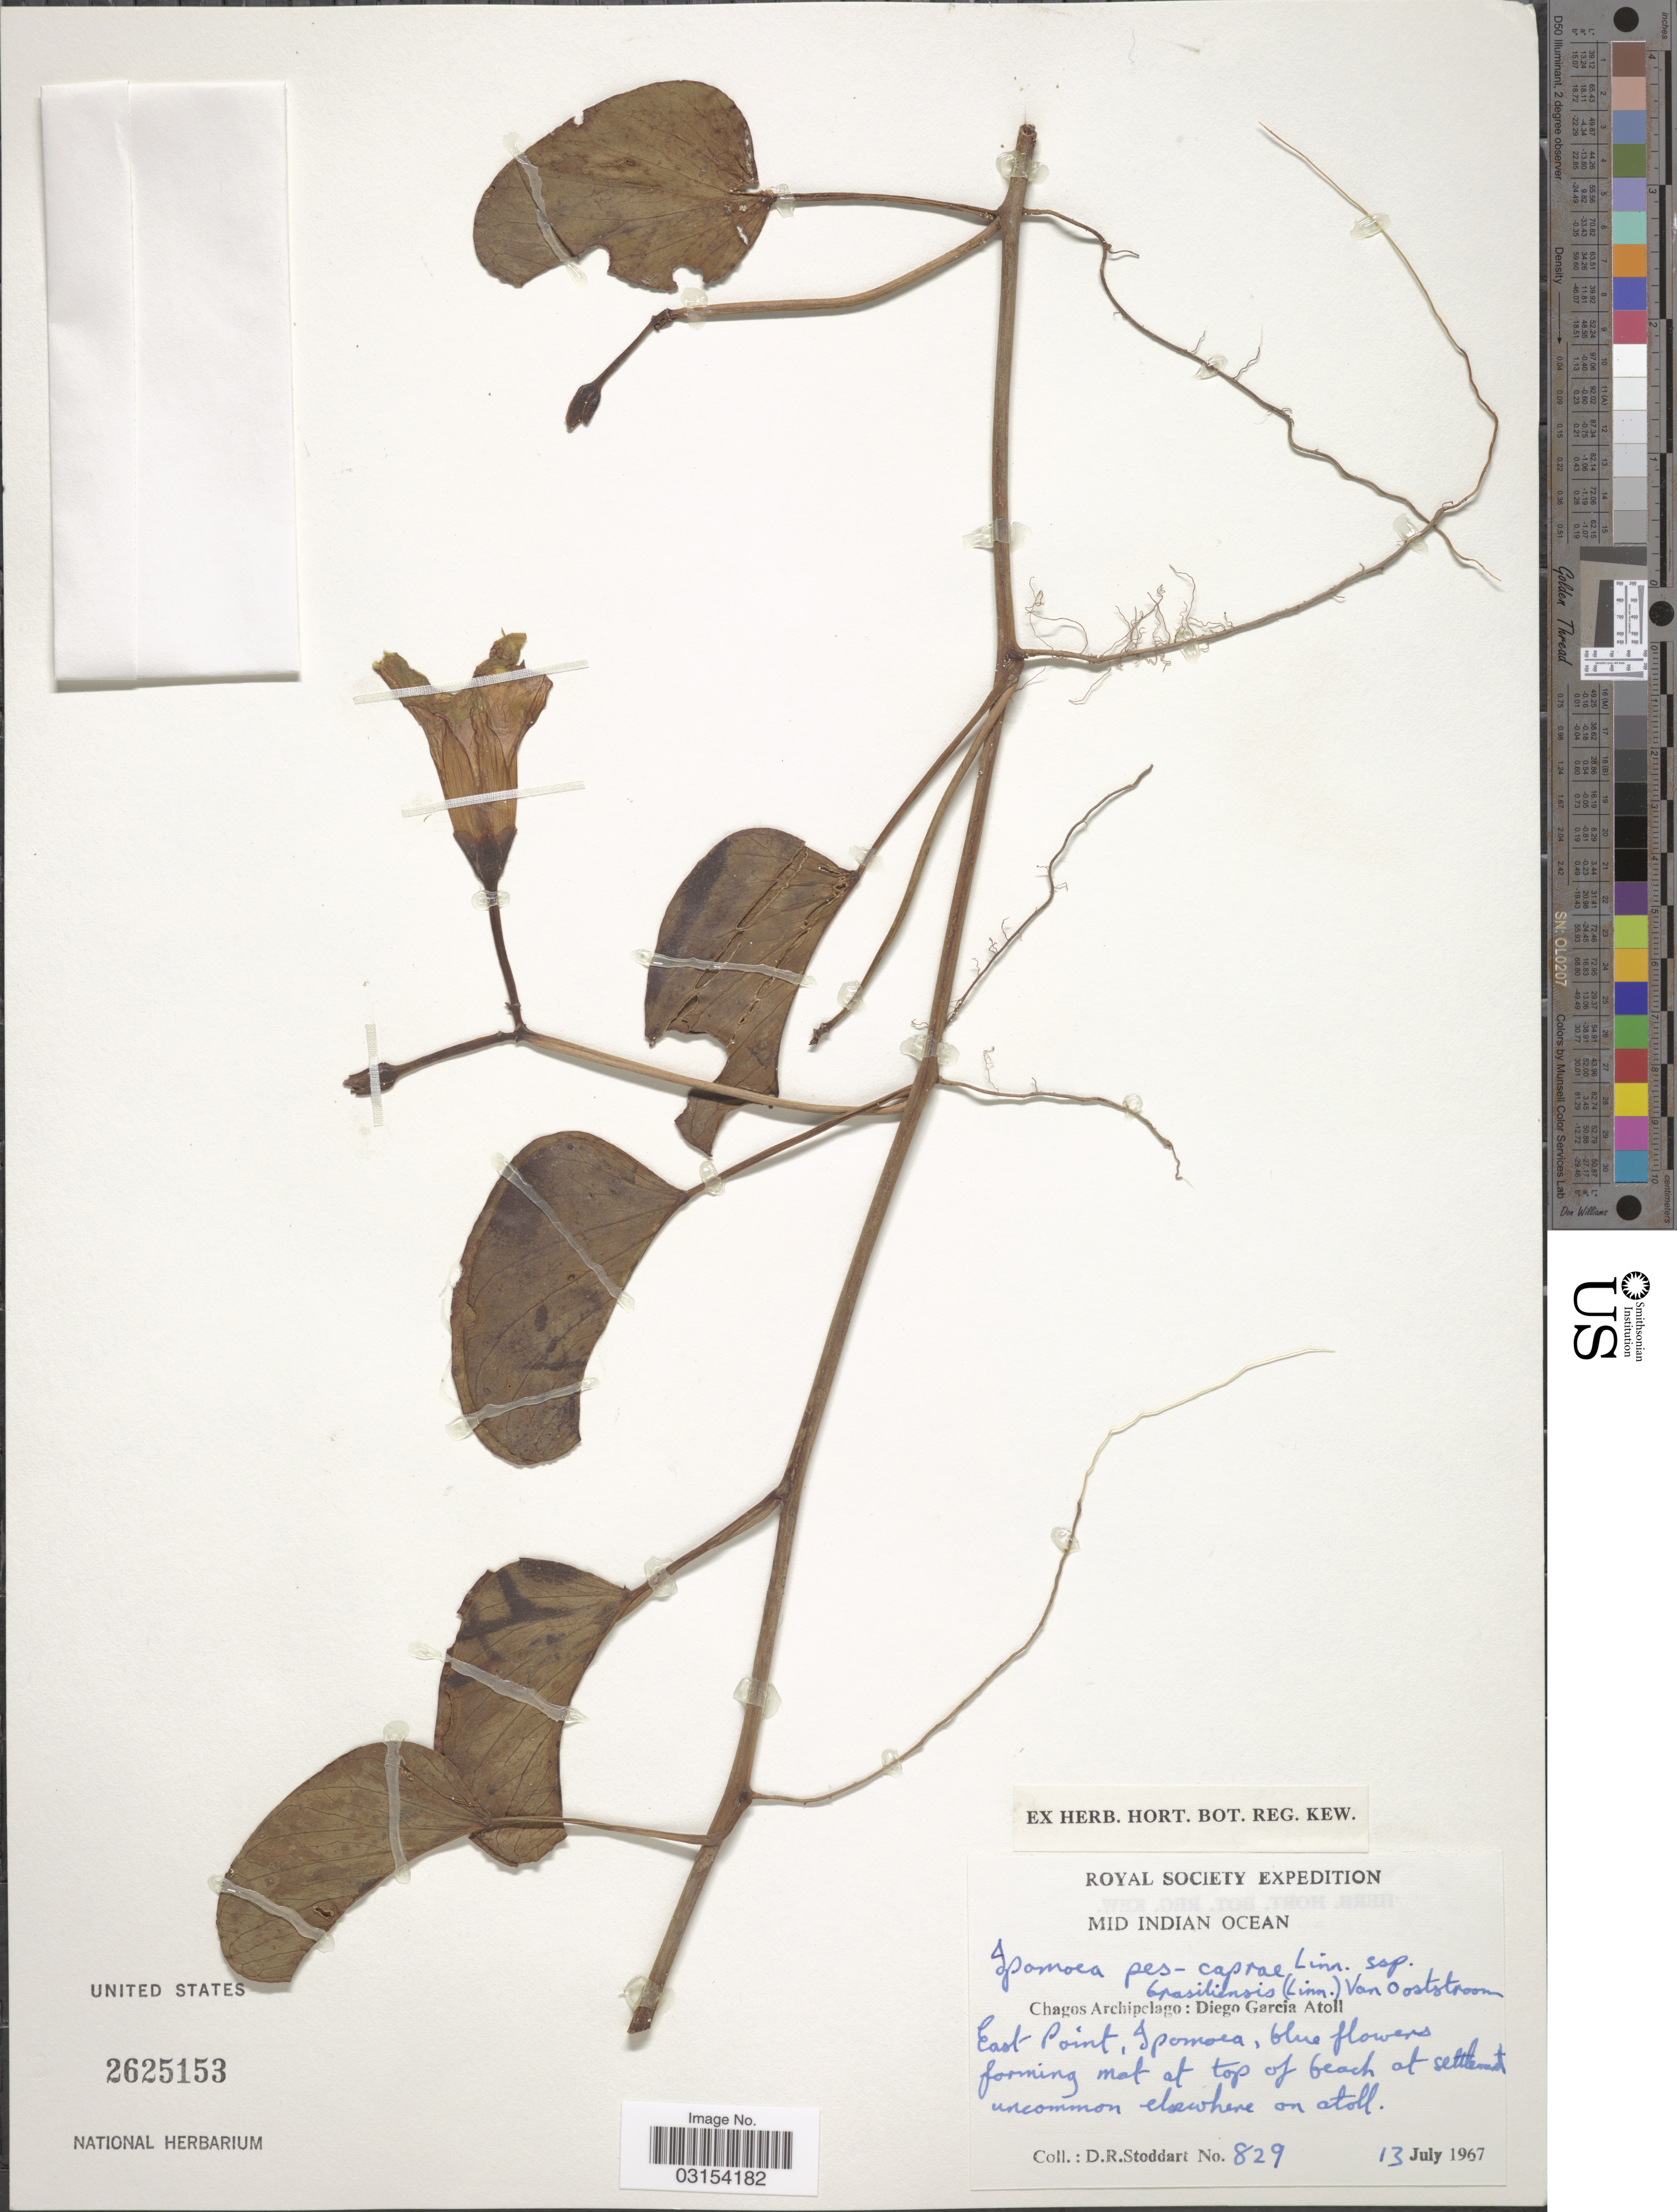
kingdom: Plantae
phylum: Tracheophyta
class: Magnoliopsida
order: Solanales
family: Convolvulaceae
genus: Ipomoea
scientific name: Ipomoea pes-caprae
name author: (L.) R. Br.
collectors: D. R. Stoddart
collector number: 829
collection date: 1967-07-13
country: British Indian Ocean Territory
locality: Mid Indian Ocean, Chagos Archipelago: Diego Garcia Atoll, East Point, Ipomoca.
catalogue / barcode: US 2625153